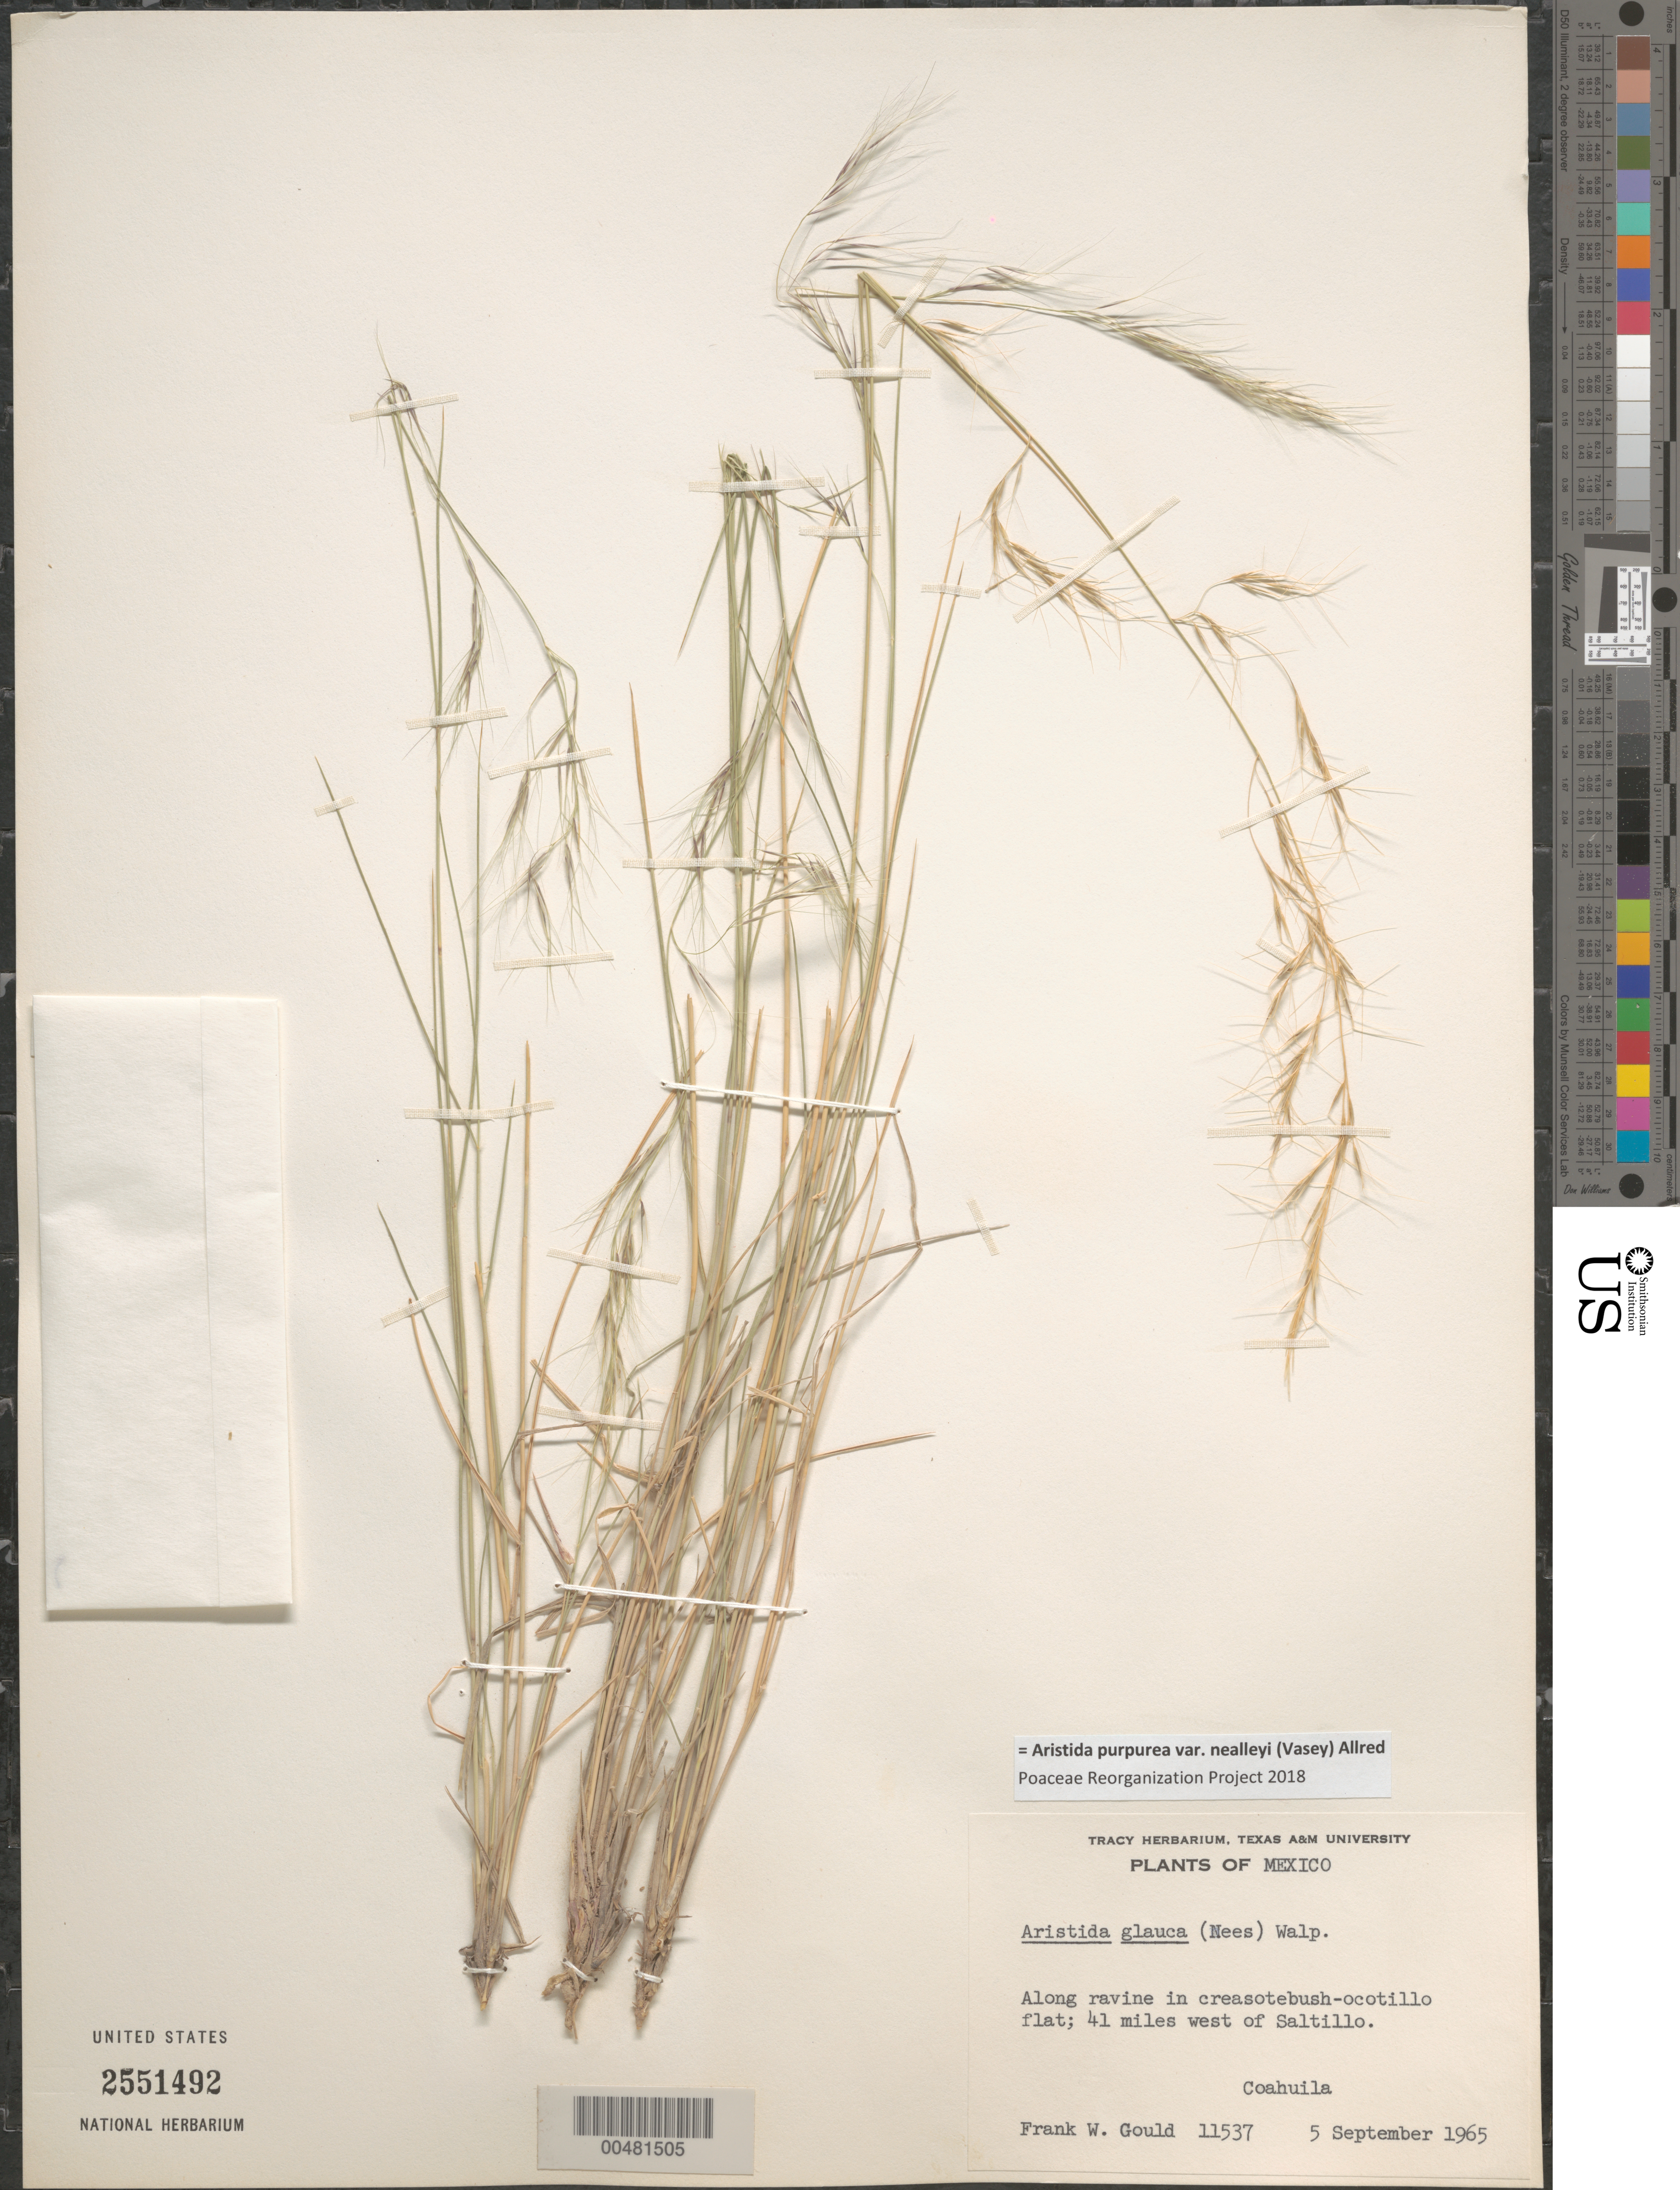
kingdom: Plantae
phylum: Tracheophyta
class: Liliopsida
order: Poales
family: Poaceae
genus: Aristida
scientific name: Aristida purpurea var. nealleyi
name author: (Vasey) Allred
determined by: Poaceae Reorganization Project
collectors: F. W. Gould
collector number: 11537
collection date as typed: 5 Sep 1965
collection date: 1965-09-05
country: Mexico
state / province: Coahuila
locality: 41 mi W of Saltillo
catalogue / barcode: US 2551492